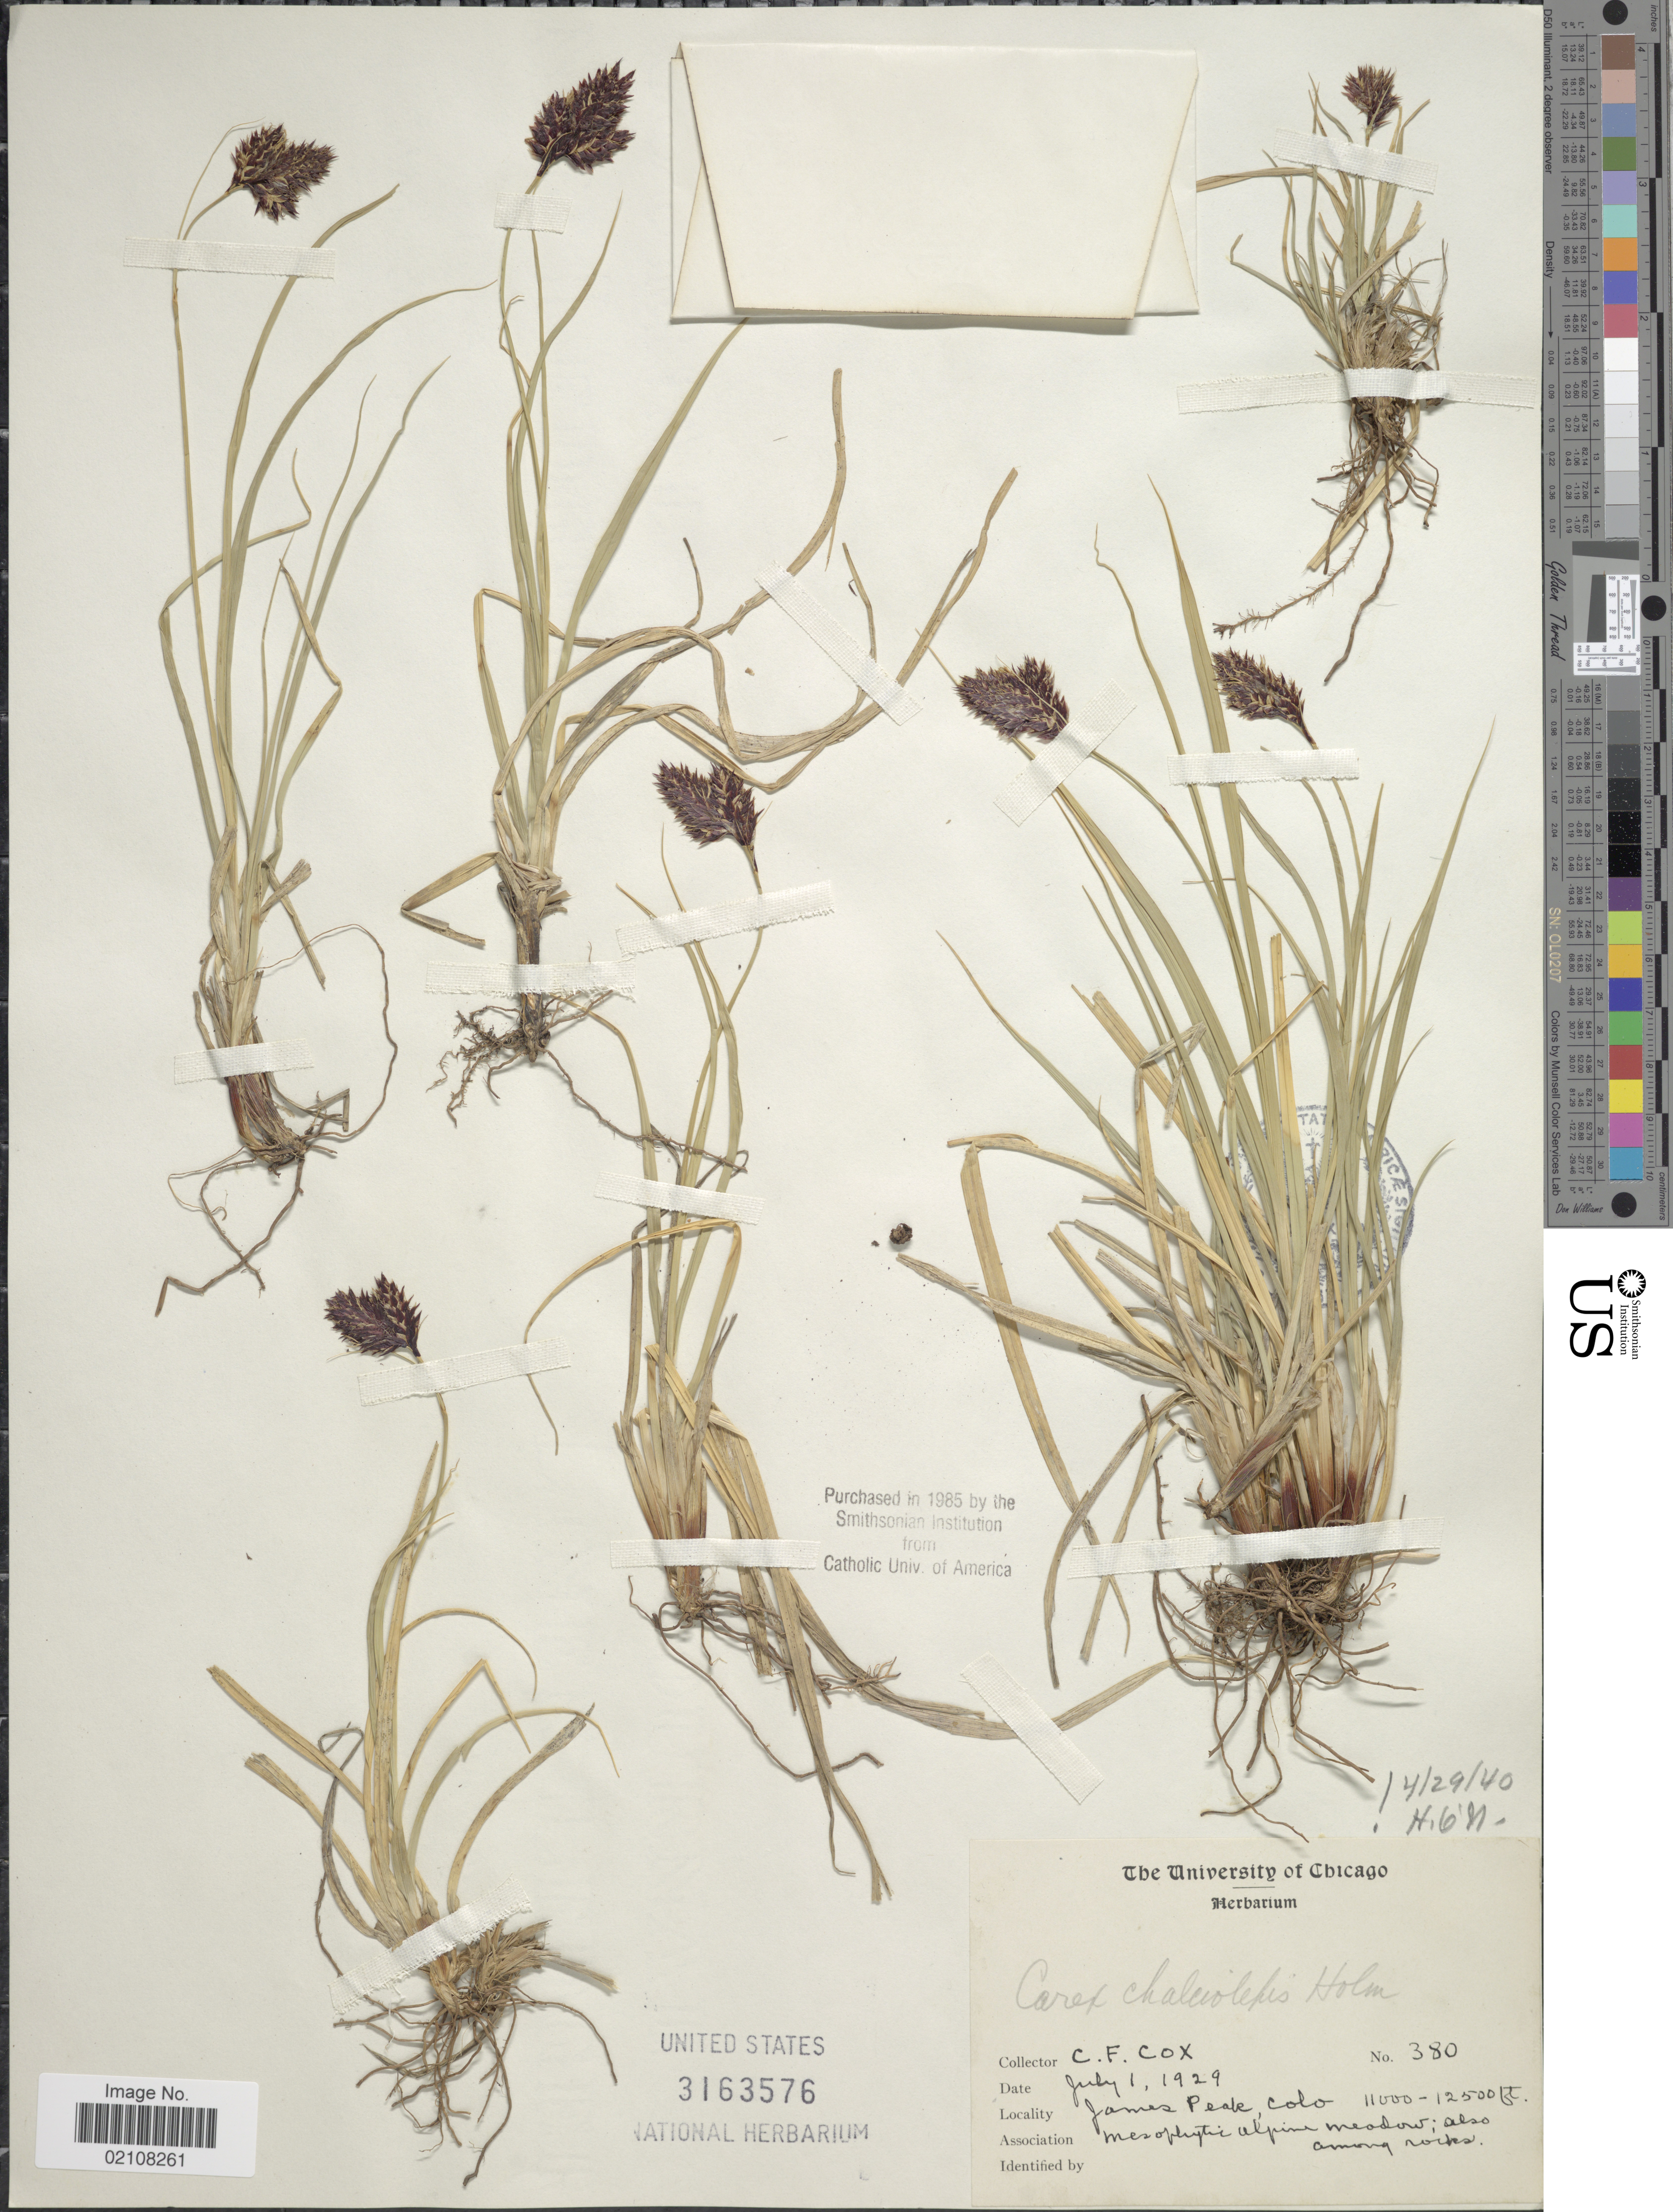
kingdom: Plantae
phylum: Tracheophyta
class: Liliopsida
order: Poales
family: Cyperaceae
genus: Carex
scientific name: Carex chalciolepis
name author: Holm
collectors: C. Cox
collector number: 380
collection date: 1929-07-01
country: United States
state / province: Colorado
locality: James Peak, Colo.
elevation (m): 3353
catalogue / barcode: US 3163576